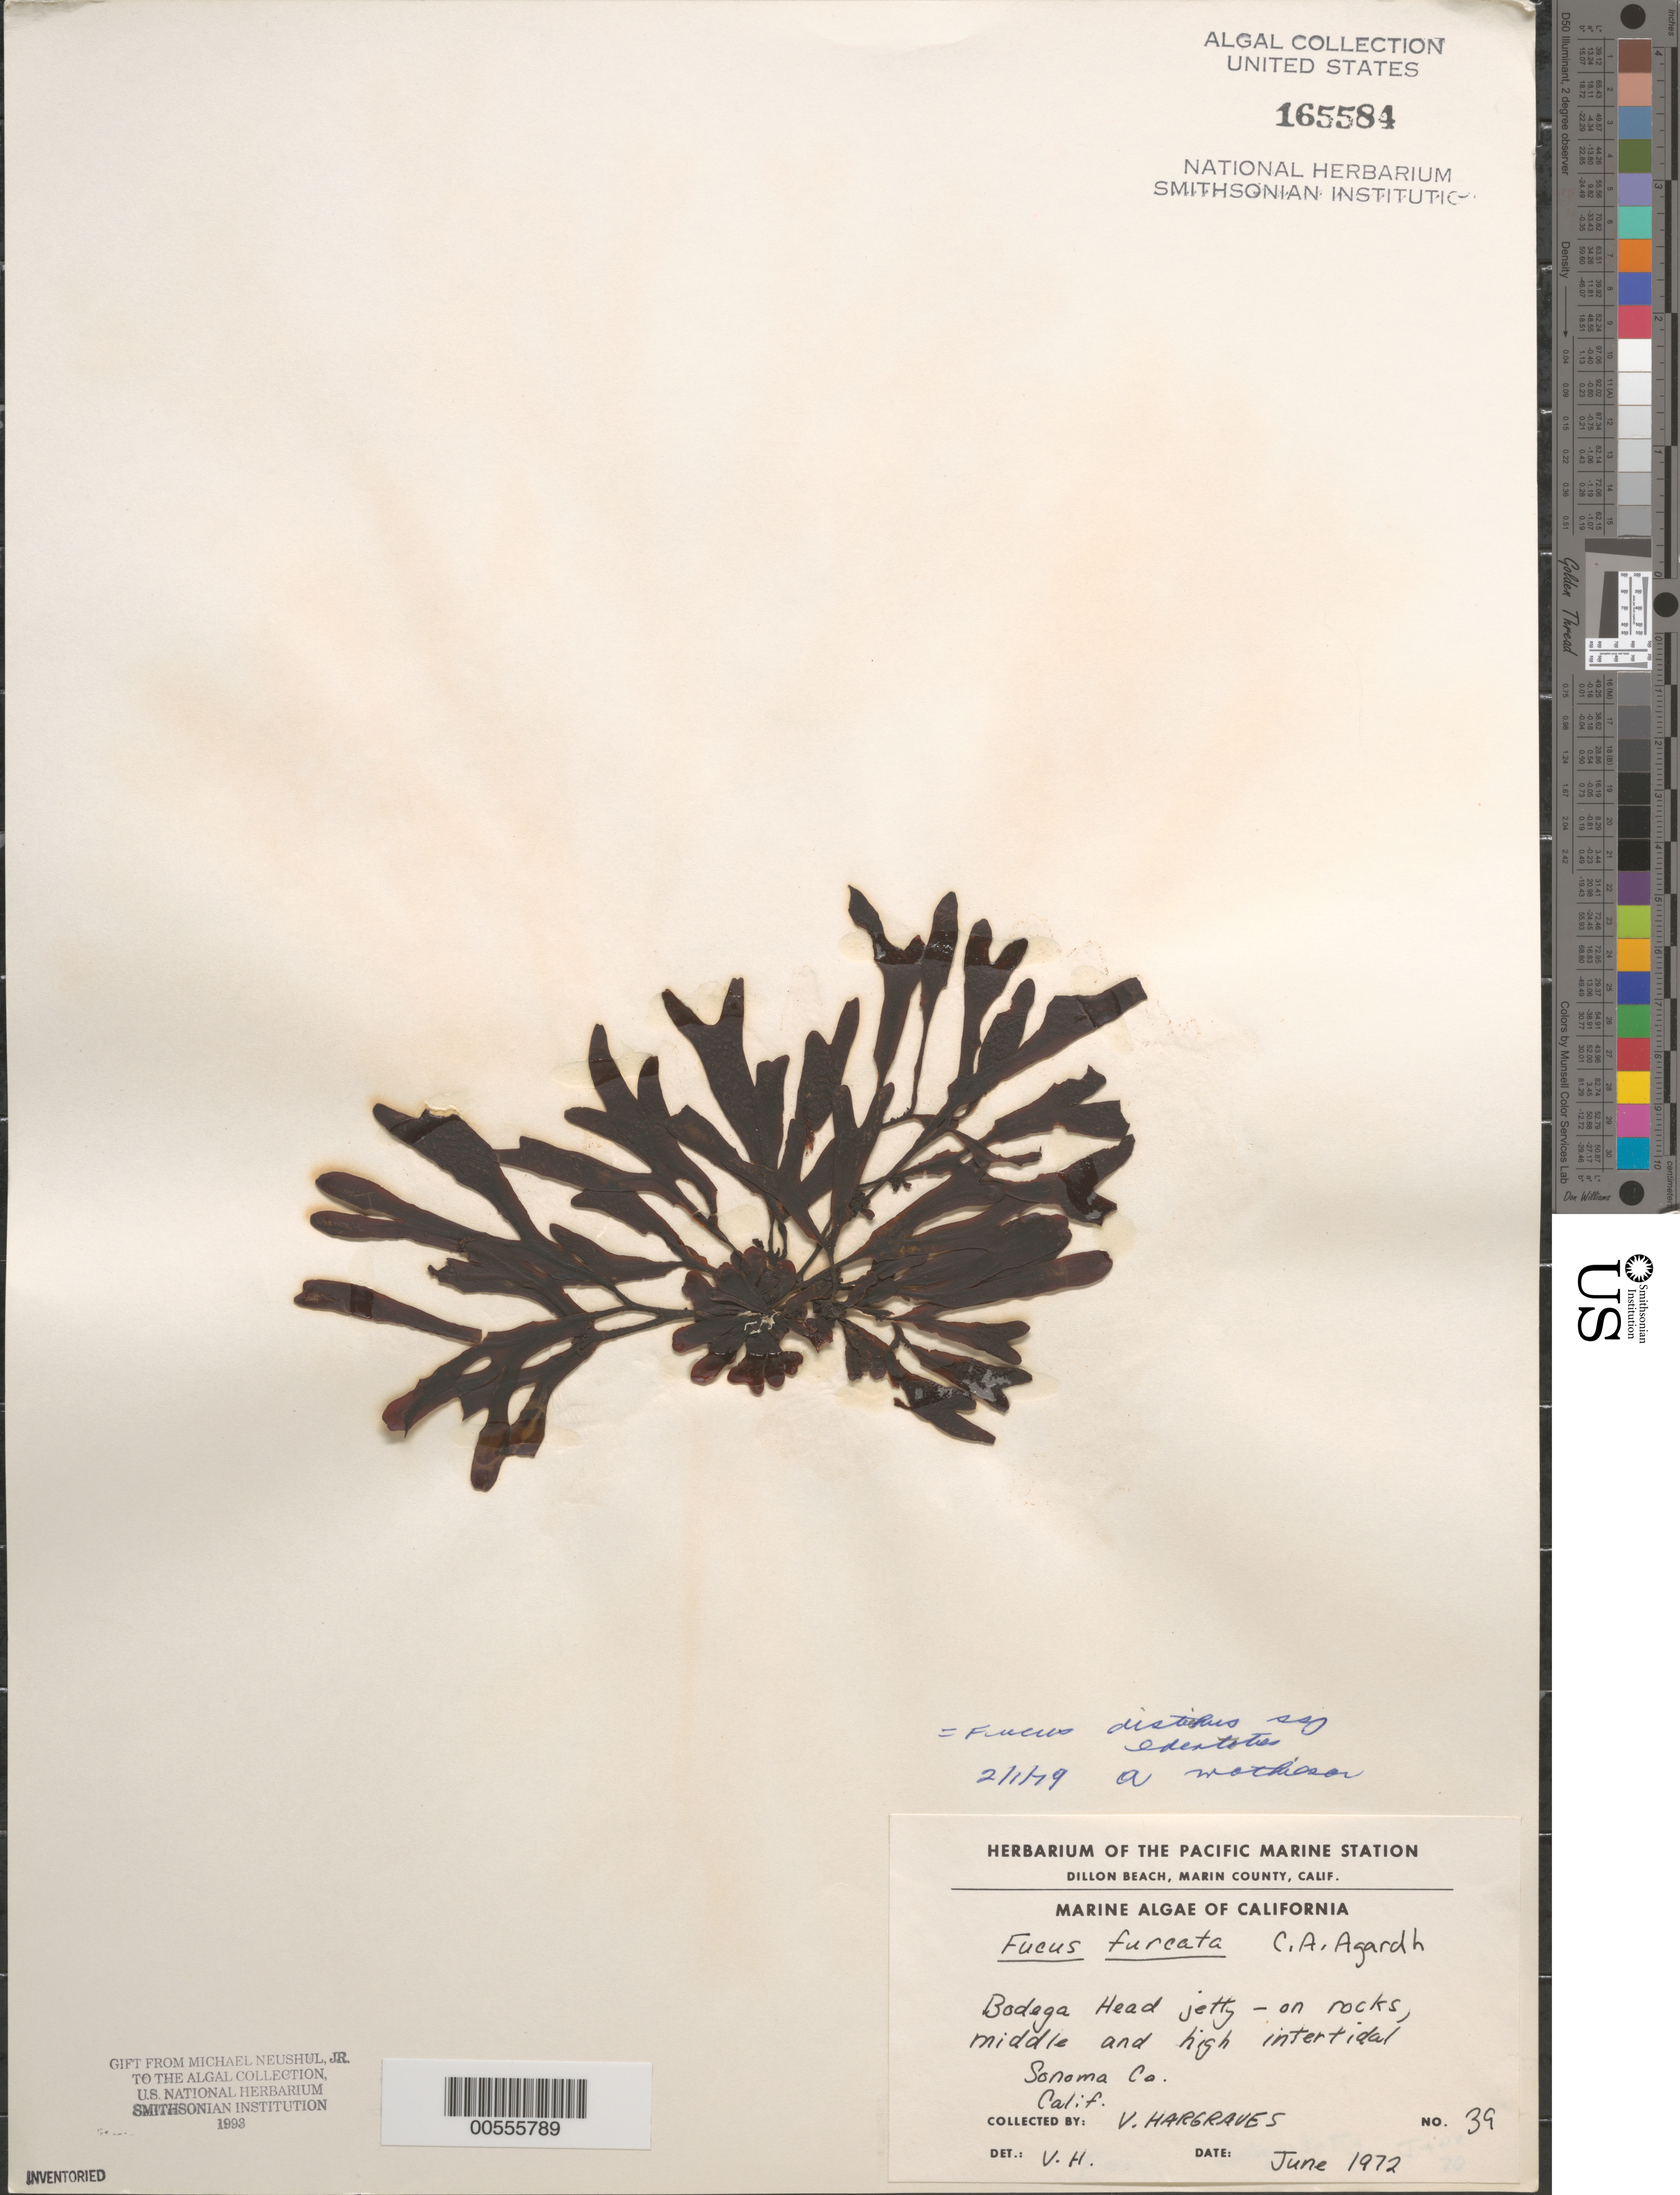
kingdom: Chromista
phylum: Ochrophyta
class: Phaeophyceae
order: Fucales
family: Fucaceae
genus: Fucus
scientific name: Fucus distichus subsp. edentatus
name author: (Bach. Pyl.) H.T. Powell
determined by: Mathieson, A. C.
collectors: V. Hargraves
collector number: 39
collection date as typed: Jun 1972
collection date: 1972-06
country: United States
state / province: California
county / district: Sonoma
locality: Bodega Head jetty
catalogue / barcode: US 165584